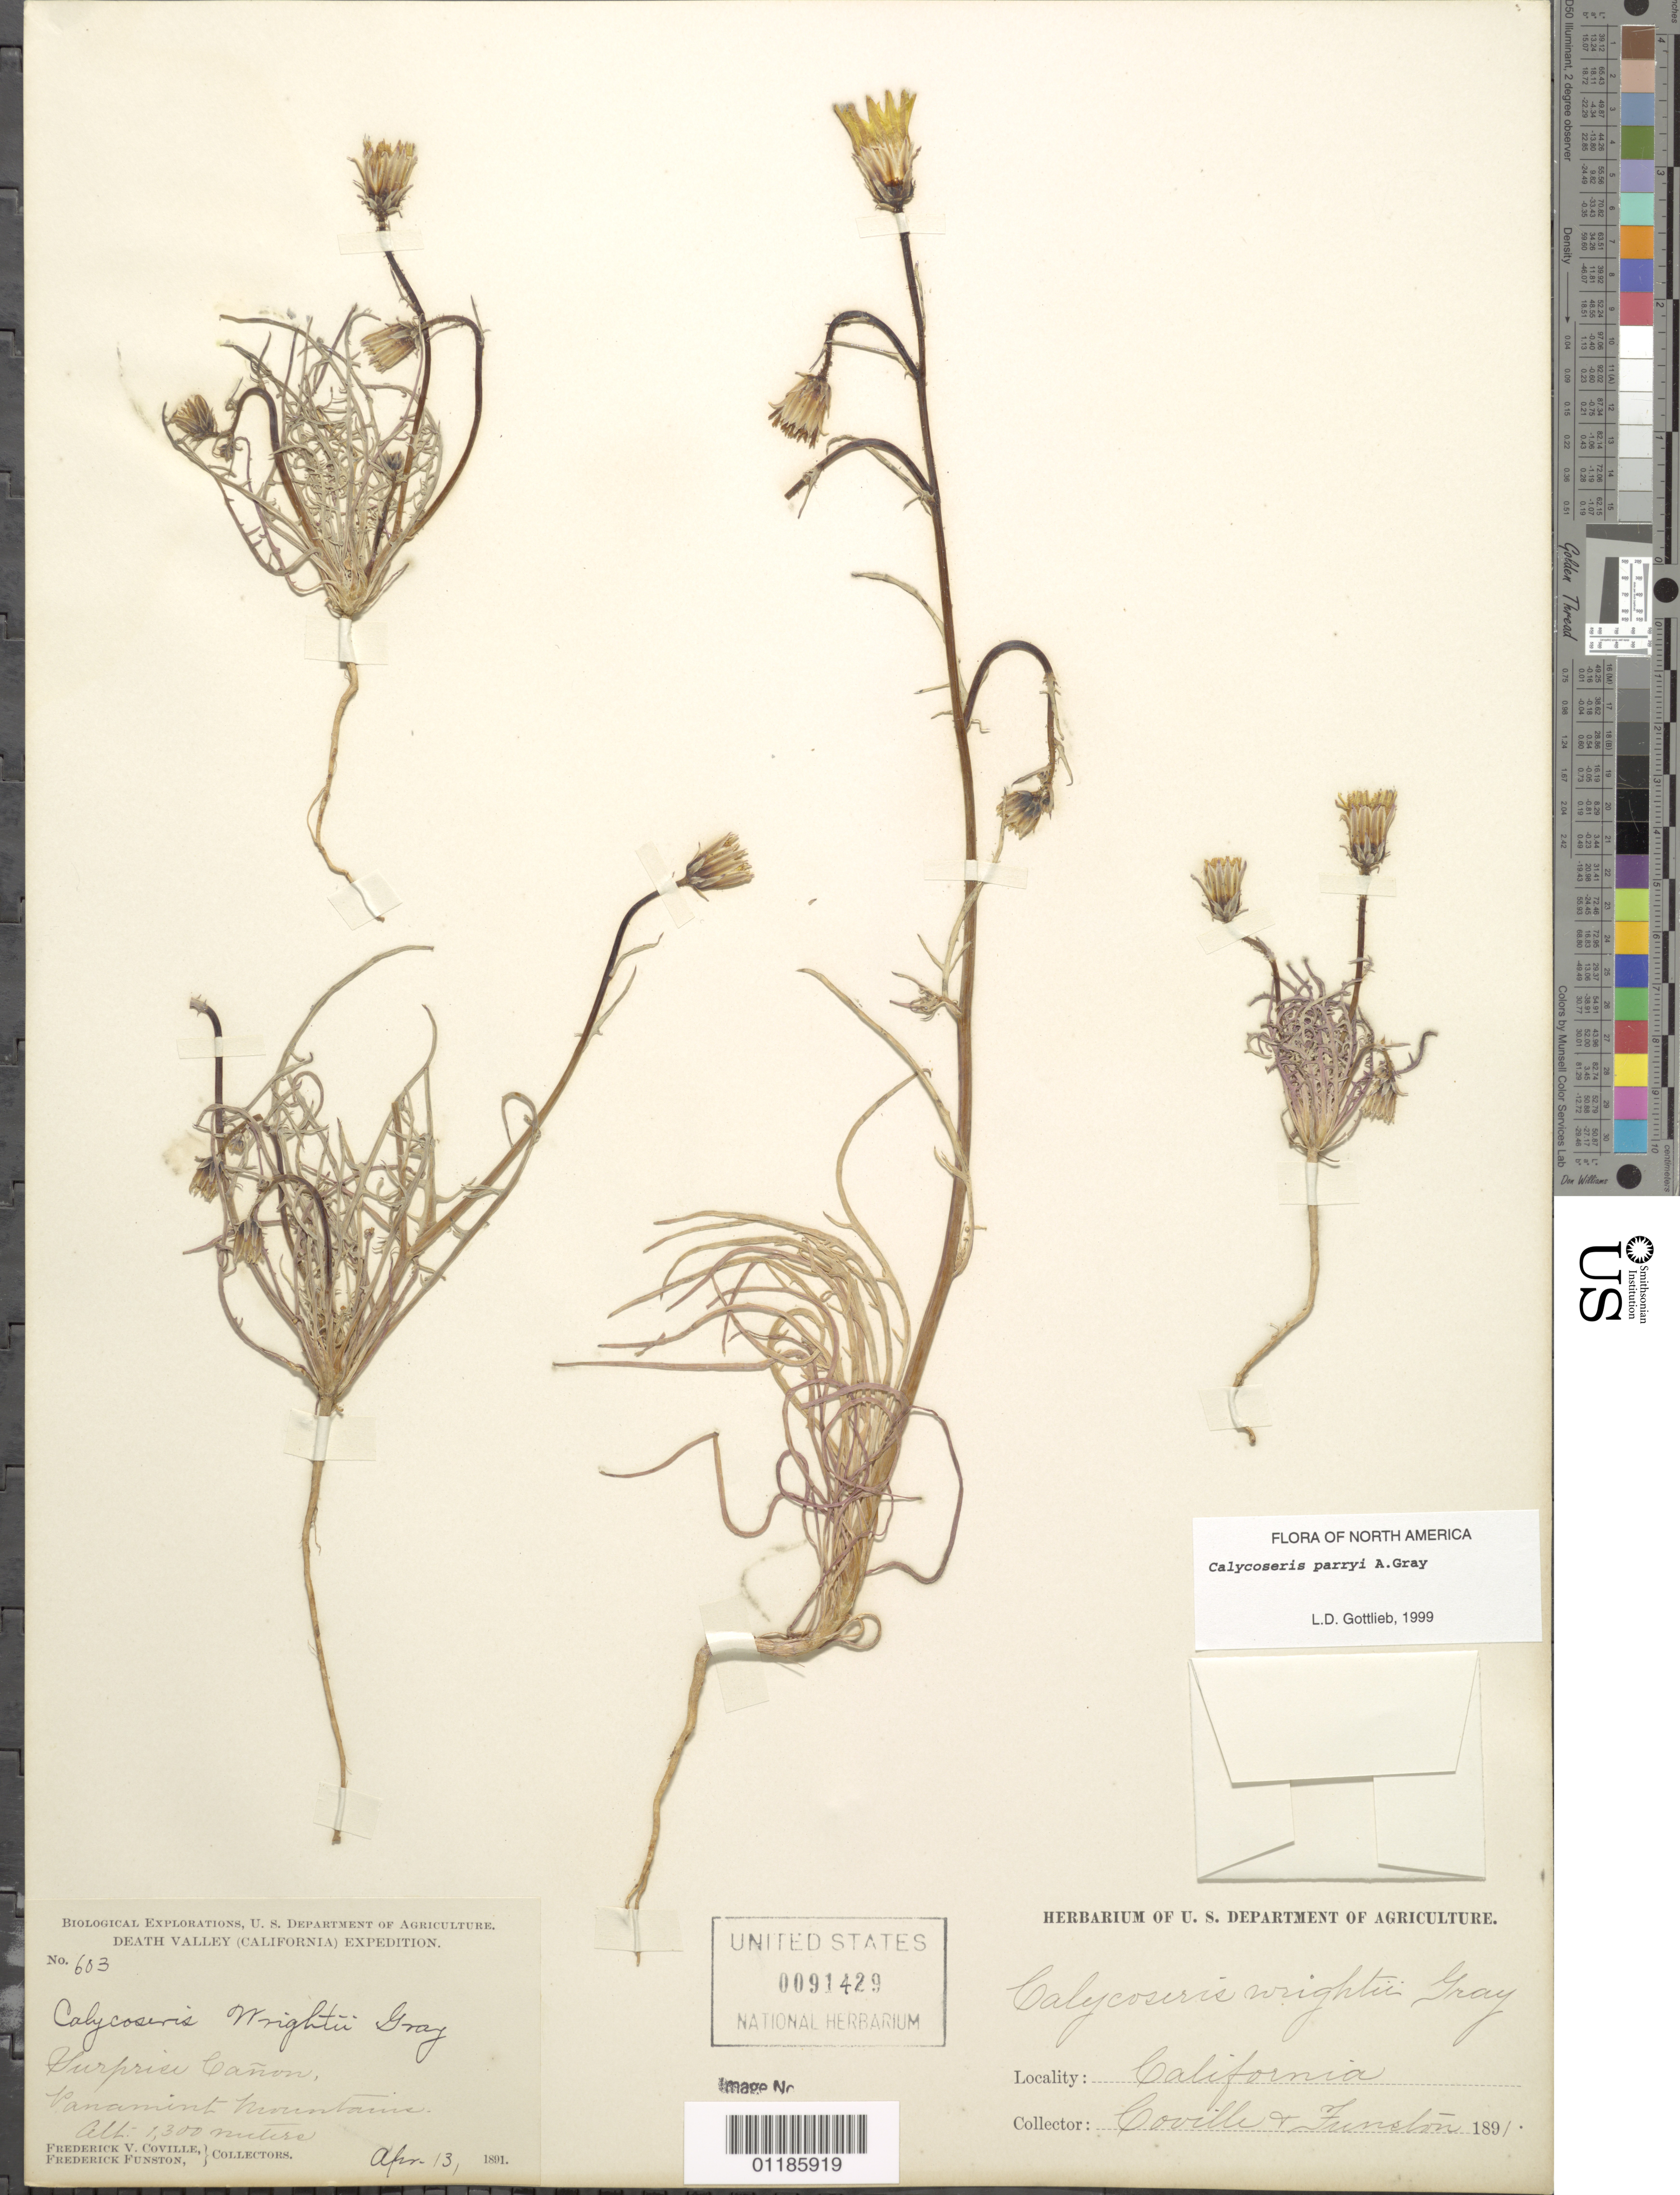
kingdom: Plantae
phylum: Tracheophyta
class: Magnoliopsida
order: Asterales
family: Asteraceae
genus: Calycoseris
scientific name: Calycoseris parryi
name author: A. Gray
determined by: Gottlieb, L. D.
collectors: F. V. Coville & F. Funston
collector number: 603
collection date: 1891-04-13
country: United States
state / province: California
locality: Surprise Canyon, Panamint Mountains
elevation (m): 1300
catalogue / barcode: US 91429